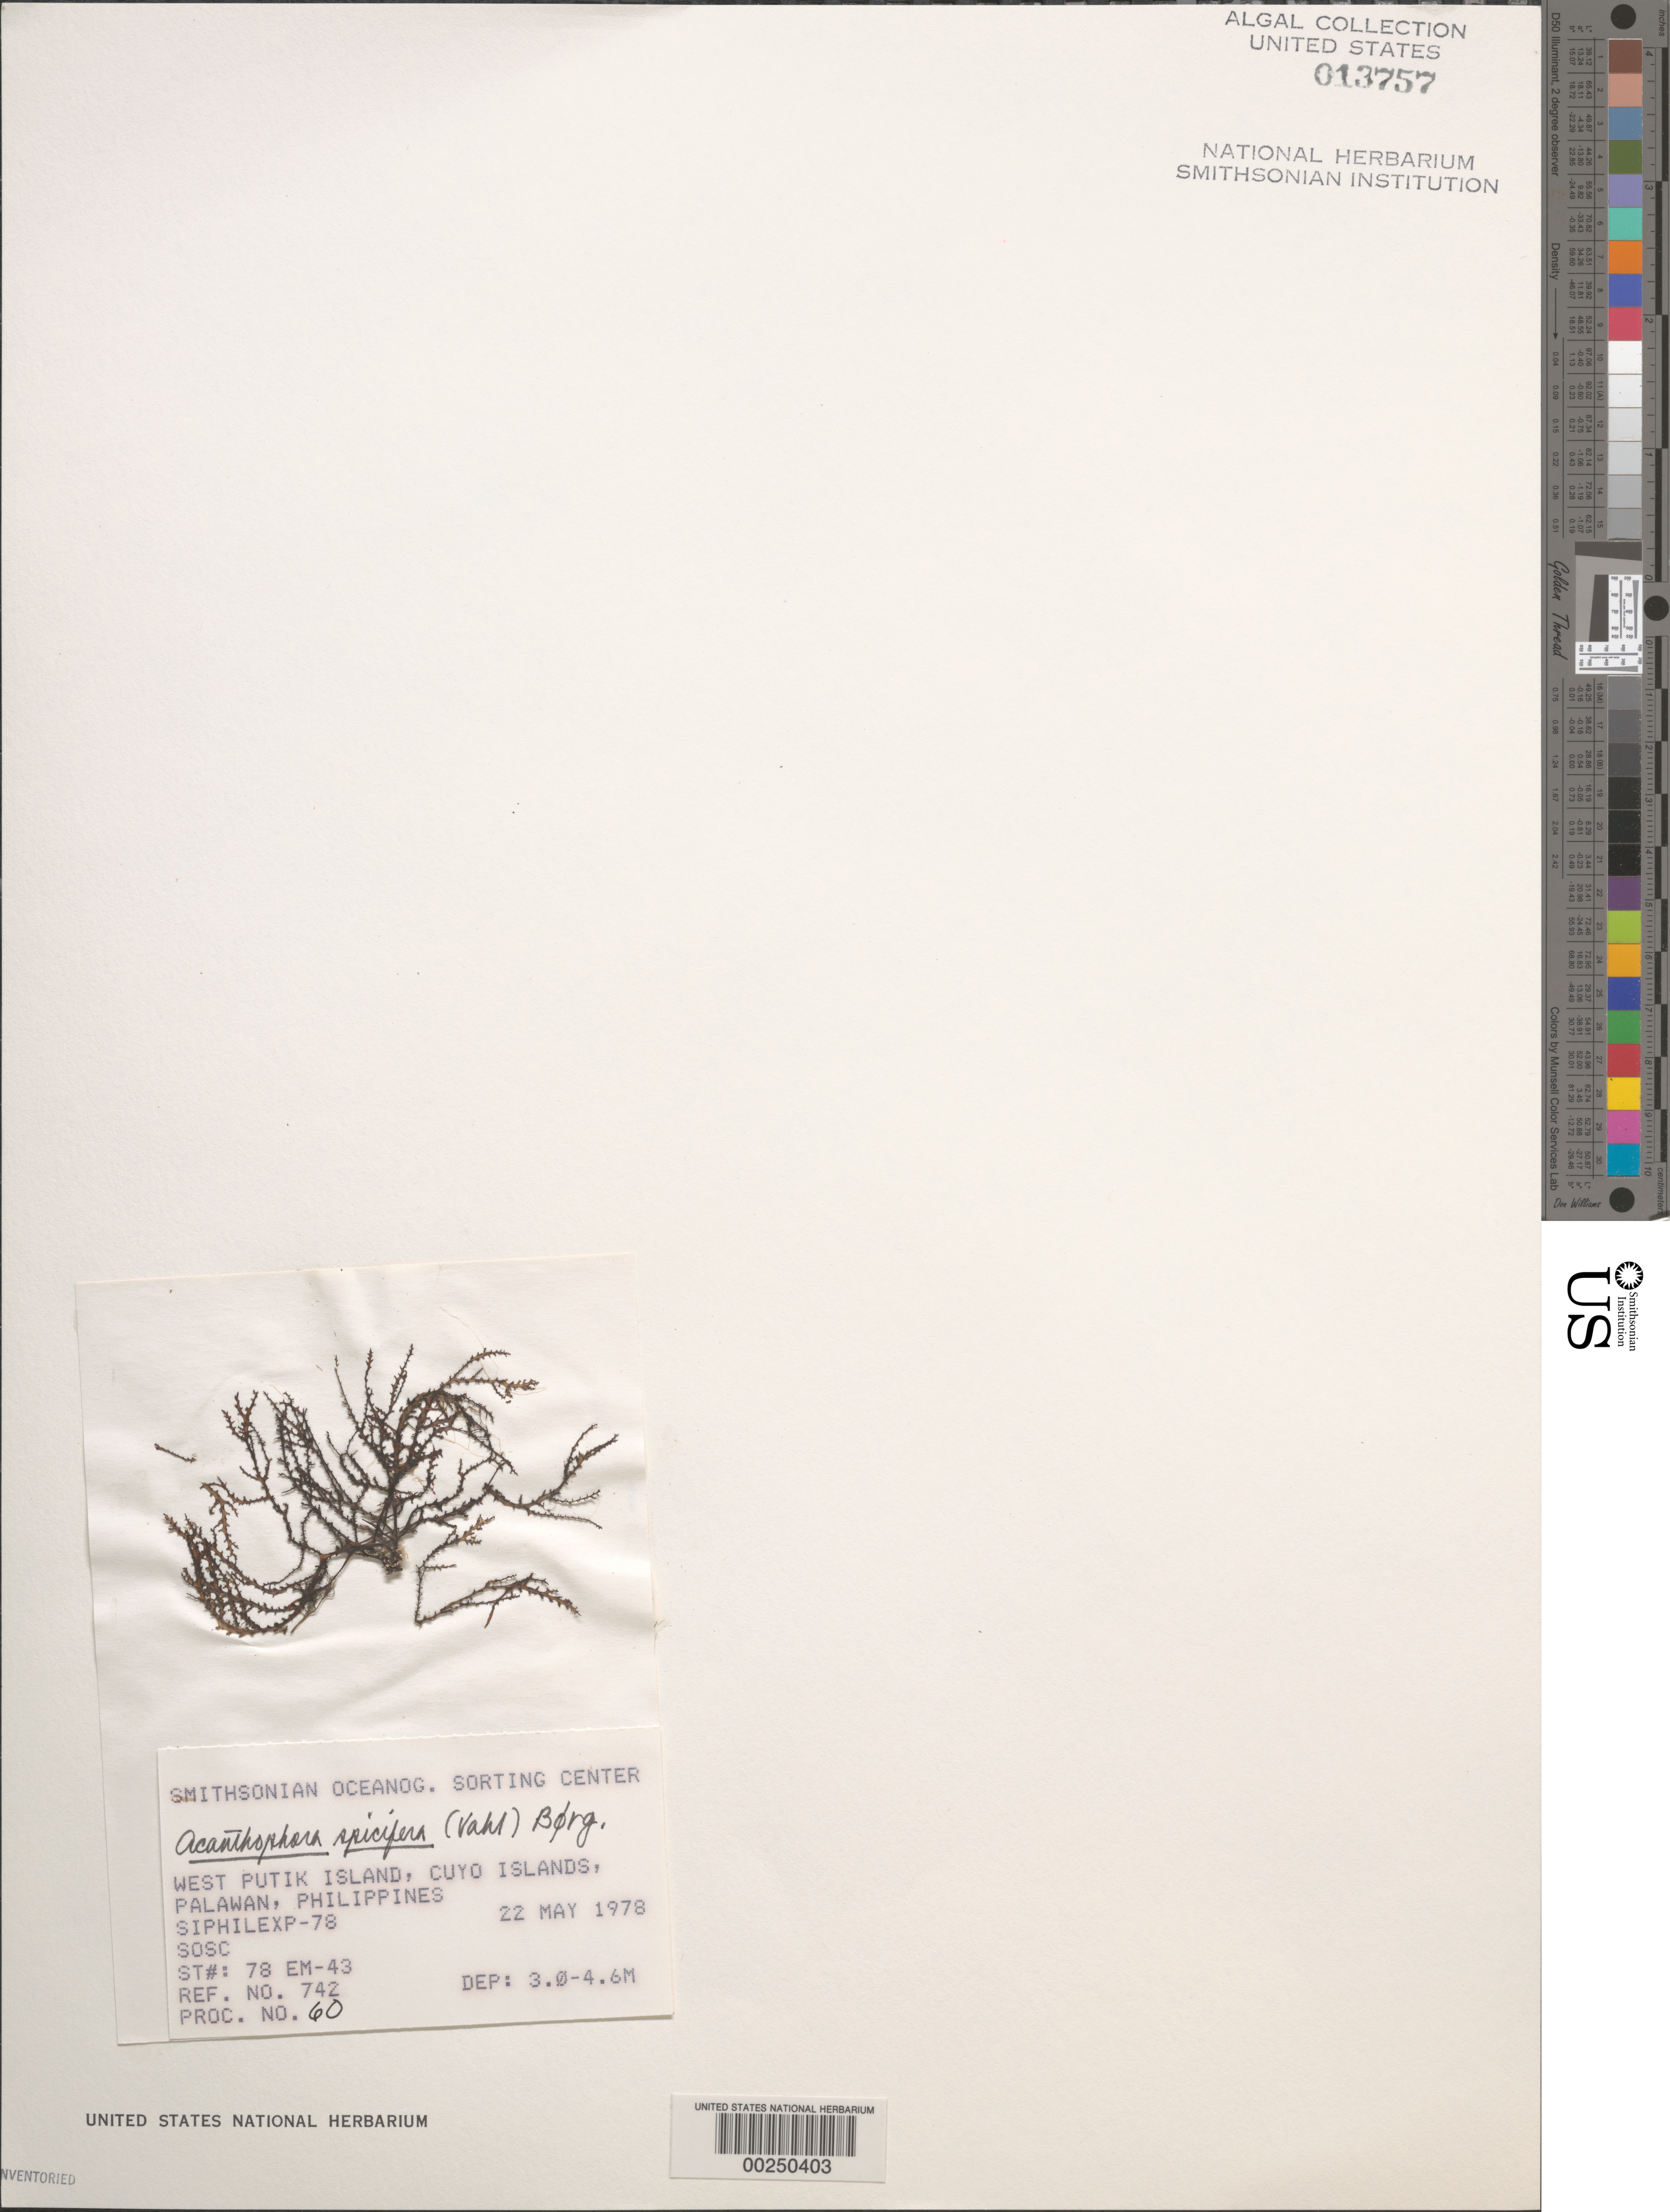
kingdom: Plantae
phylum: Rhodophyta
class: Florideophyceae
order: Ceramiales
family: Rhodomelaceae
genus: Acanthophora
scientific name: Acanthophora spicifera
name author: (Vahl) Børgesen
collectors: SOSC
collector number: Station 78 Em-43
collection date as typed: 22 May 1978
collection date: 1978-05-22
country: Philippines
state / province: Mimaropa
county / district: Palawan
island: West Putik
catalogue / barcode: US 13757